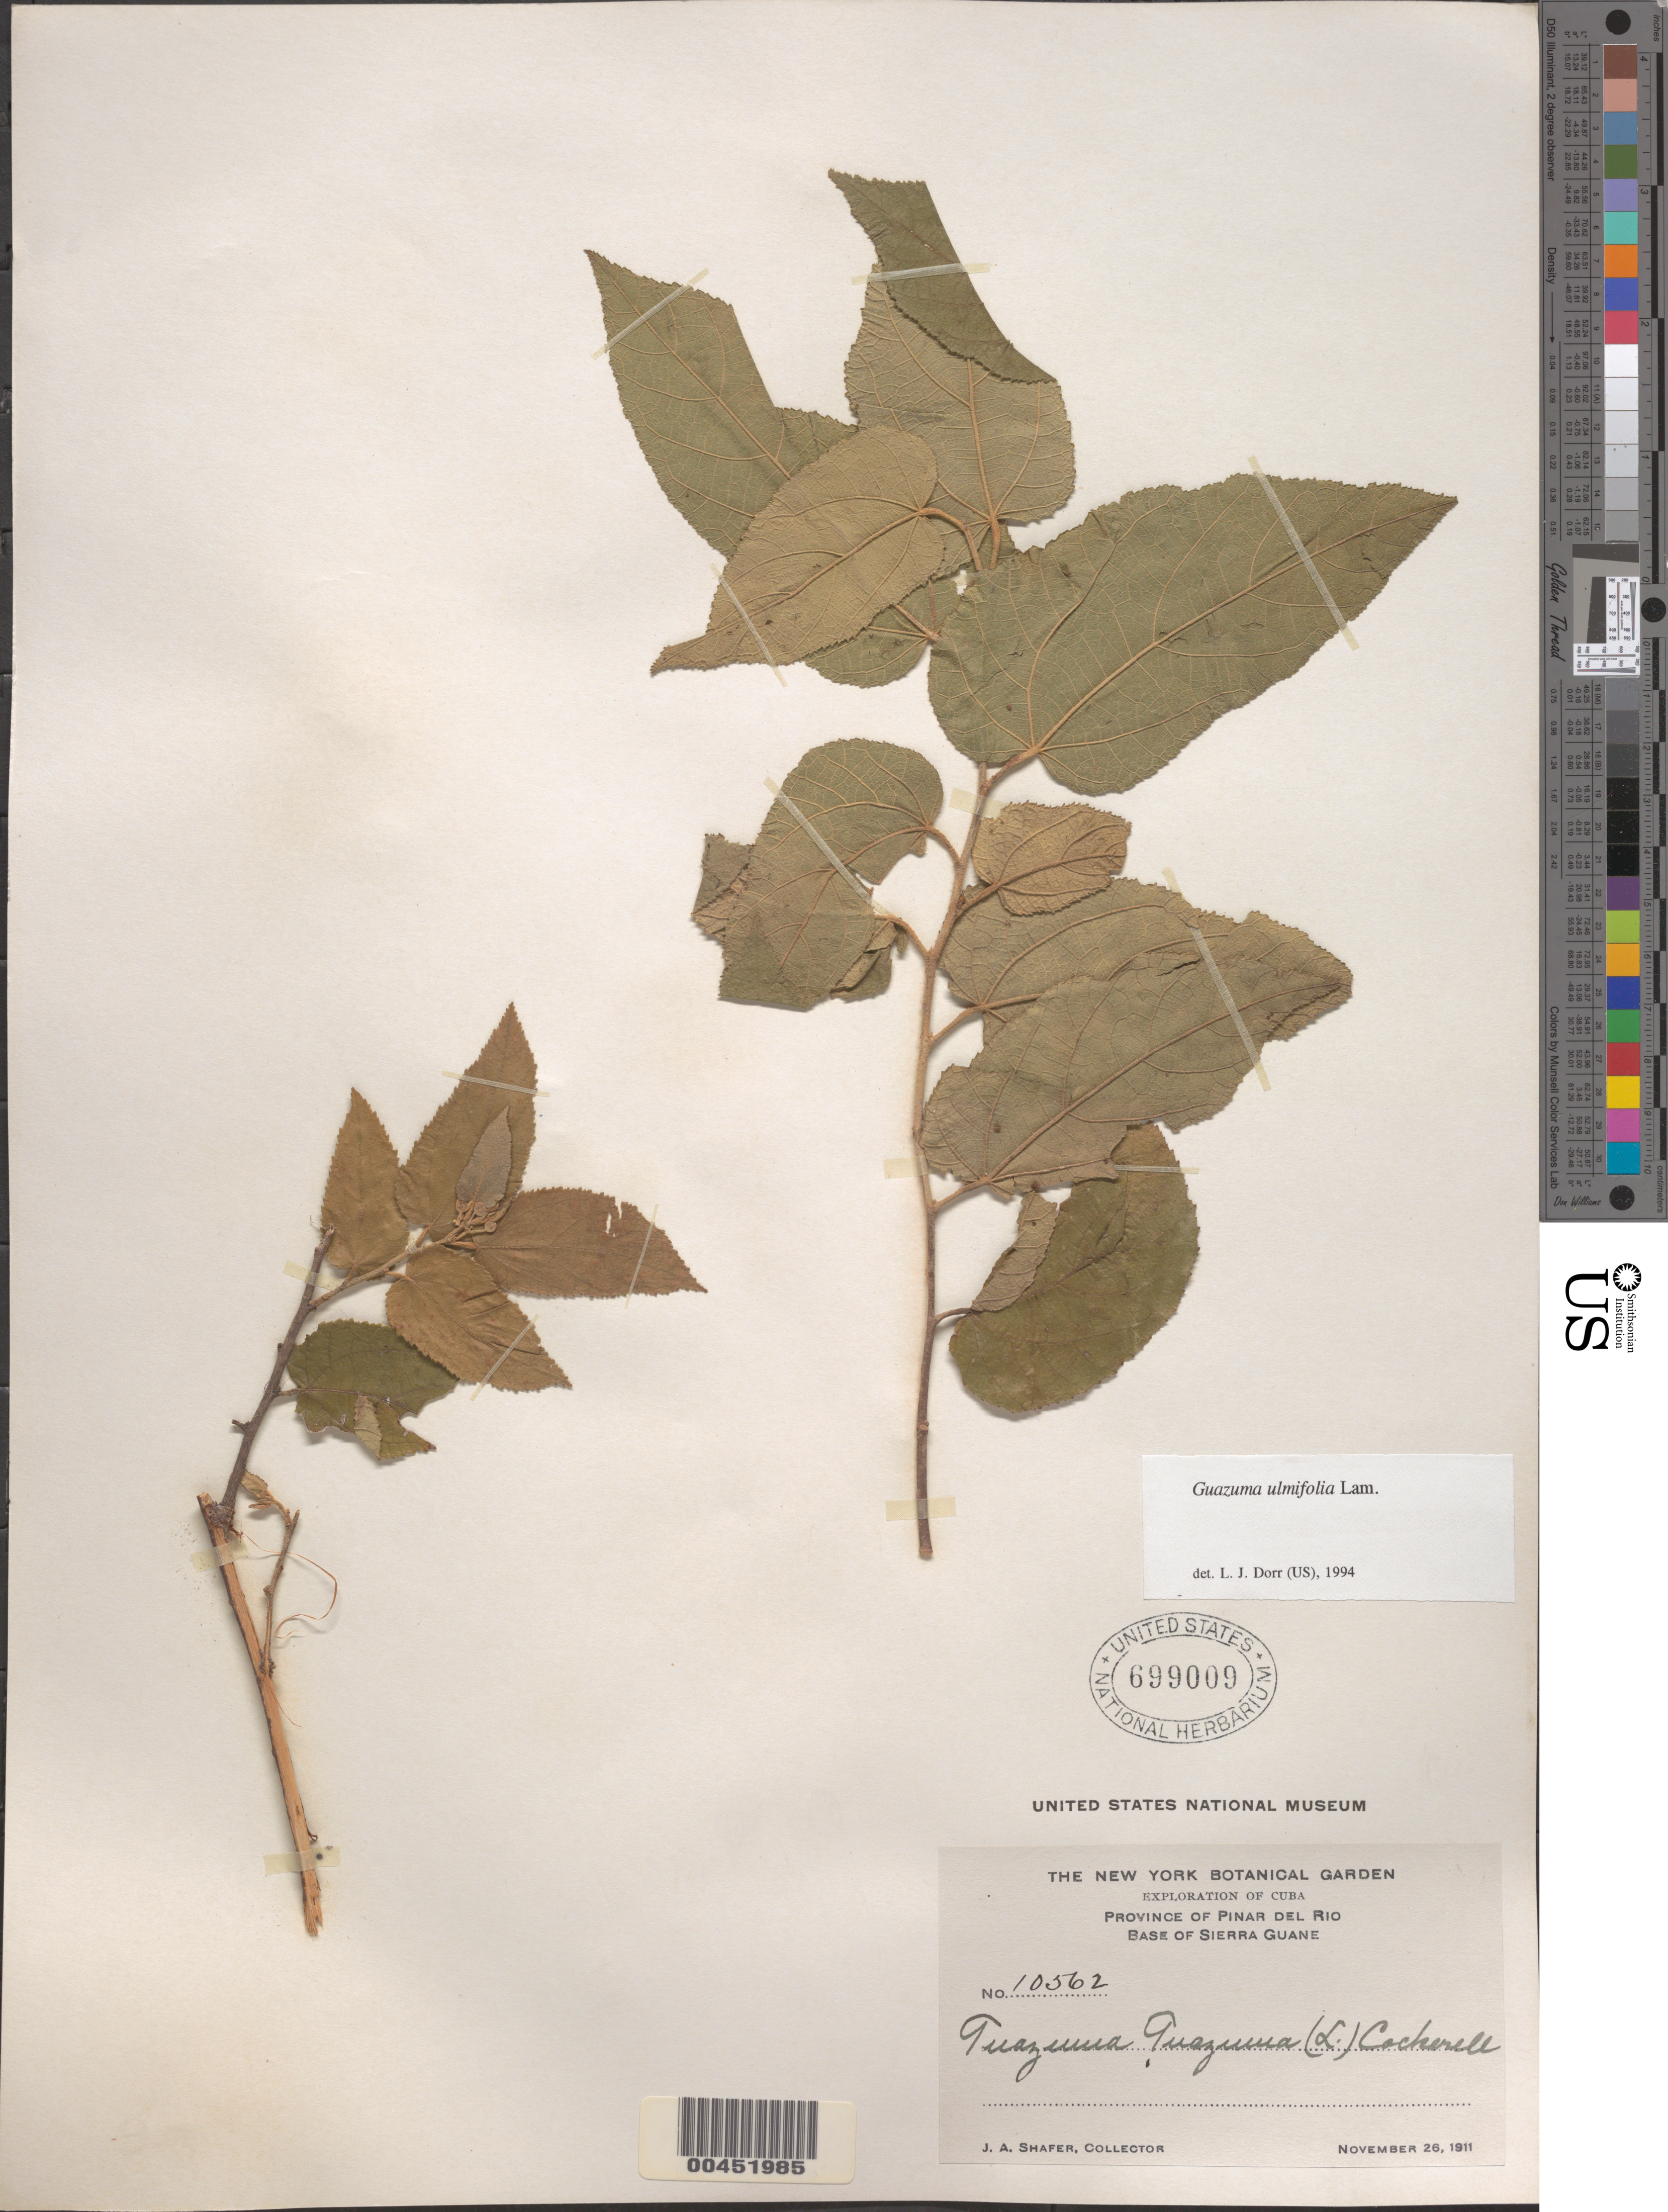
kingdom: Plantae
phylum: Tracheophyta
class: Magnoliopsida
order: Malvales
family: Malvaceae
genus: Guazuma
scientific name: Guazuma ulmifolia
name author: Lam.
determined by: Dorr, L. J., (BOT), Smithsonian Institution - National Museum of Natural History (UNITED STATES)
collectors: J. A. Shafer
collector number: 10562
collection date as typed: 26 Nov 1911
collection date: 1911-11-26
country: Cuba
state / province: Pinar del Río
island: Greater Antilles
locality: Base of Sierra Guane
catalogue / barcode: US 699009